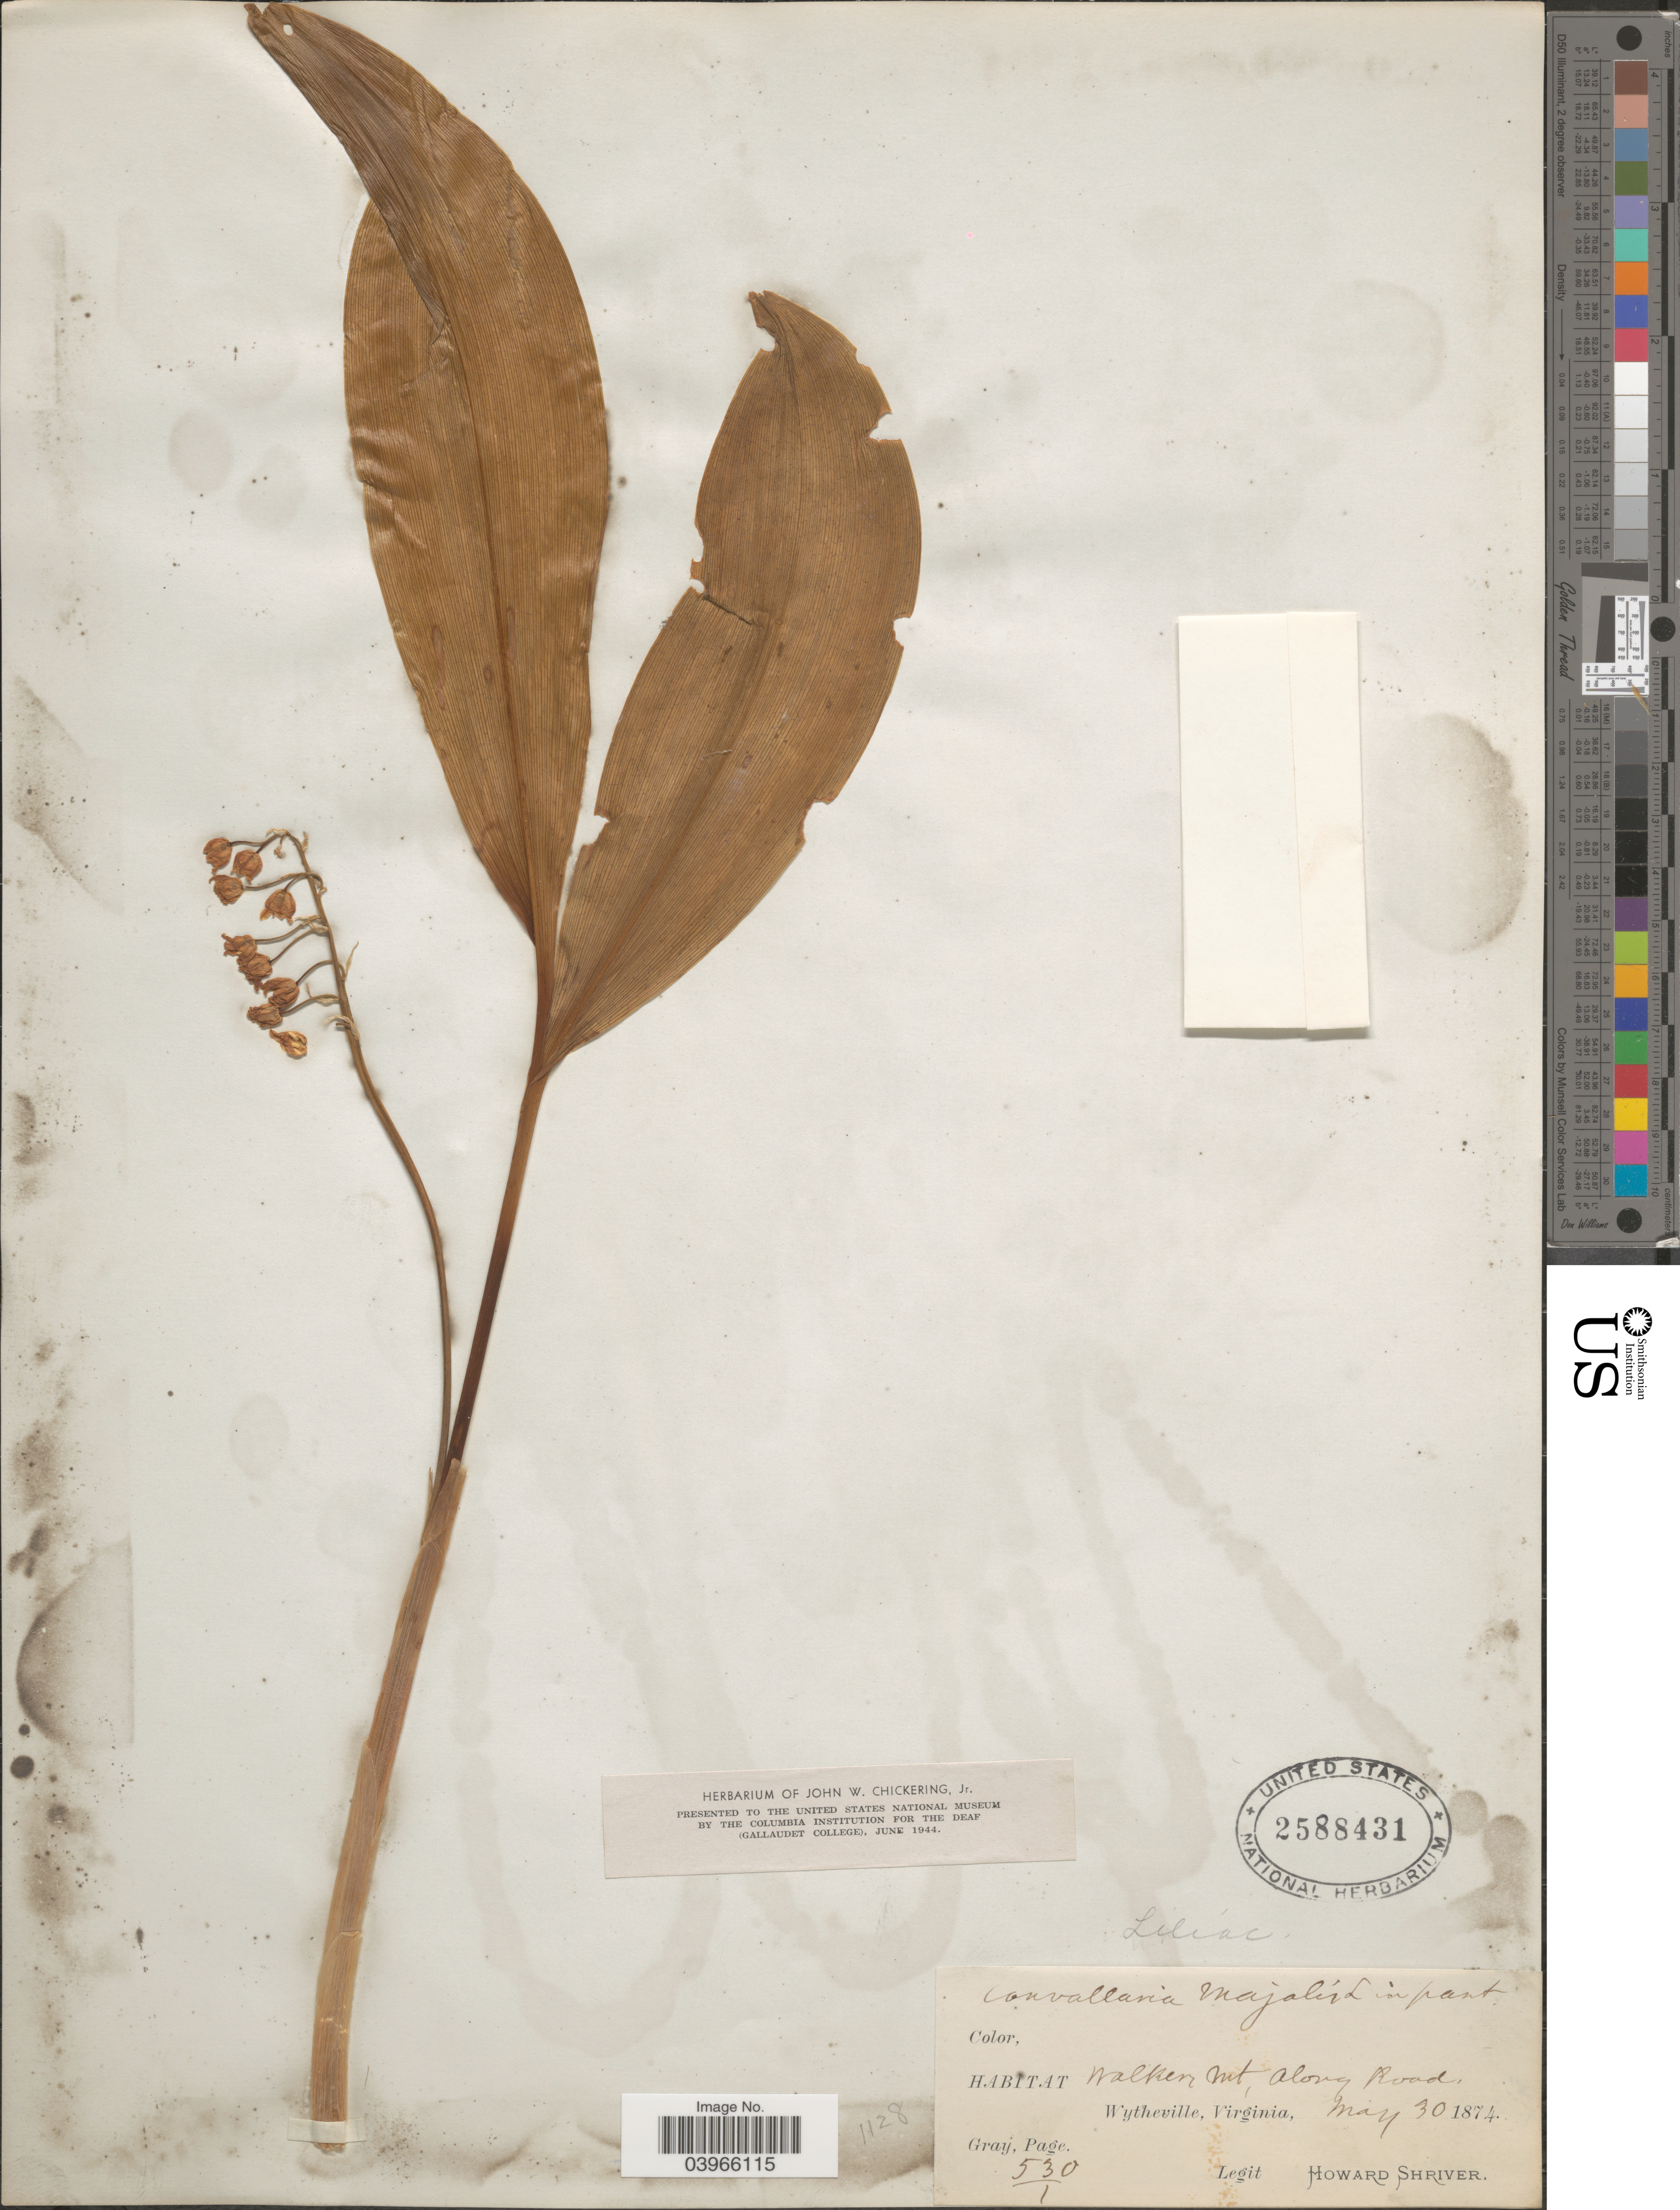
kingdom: Plantae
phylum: Tracheophyta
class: Liliopsida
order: Asparagales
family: Asparagaceae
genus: Convallaria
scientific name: Convallaria majalis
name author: L.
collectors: H. Shriver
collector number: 530/1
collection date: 1874-05-30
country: United States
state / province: Virginia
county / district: Wythe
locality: Walker Mt, along Road, Wytheville.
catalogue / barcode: US 2588431